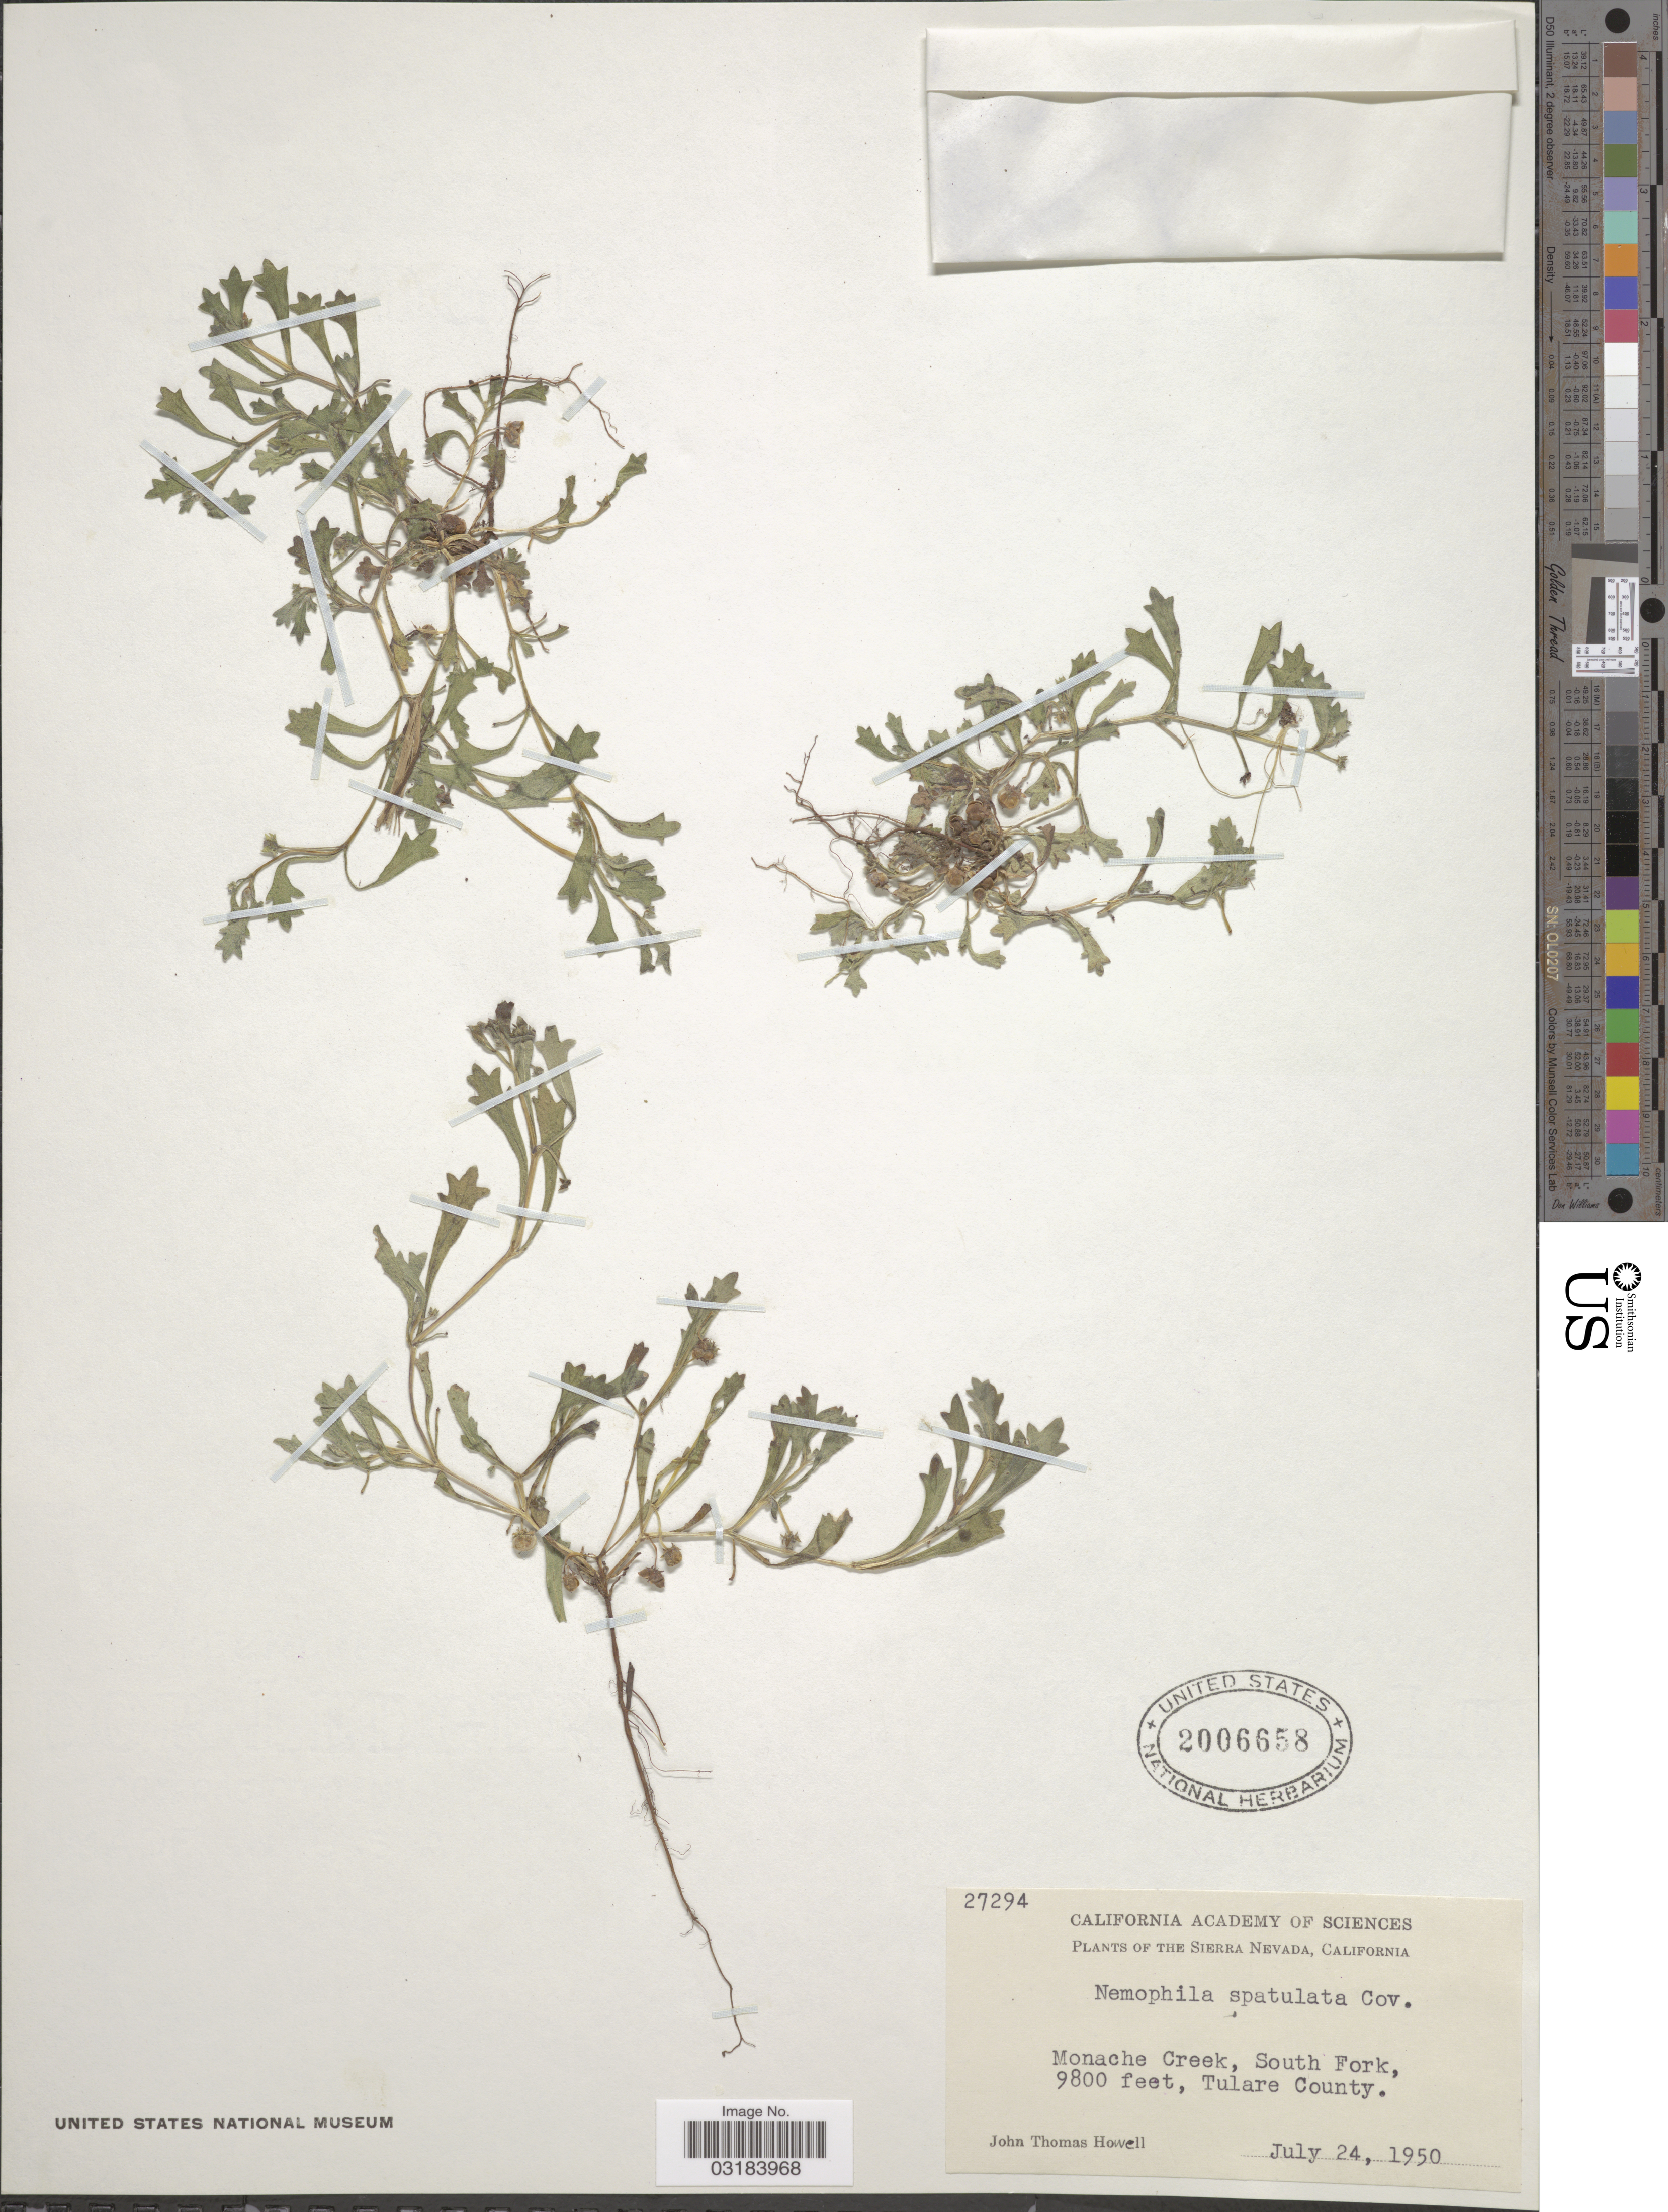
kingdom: Plantae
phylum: Tracheophyta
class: Magnoliopsida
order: Boraginales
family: Hydrophyllaceae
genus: Nemophila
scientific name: Nemophila spatulata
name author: Coville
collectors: J. T. Howell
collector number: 27294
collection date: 1950-07-24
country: United States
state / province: California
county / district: Tulare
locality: The Sierra Nevada, Monache Creek, South Fork, Tulare County.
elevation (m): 2987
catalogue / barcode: US 2006658